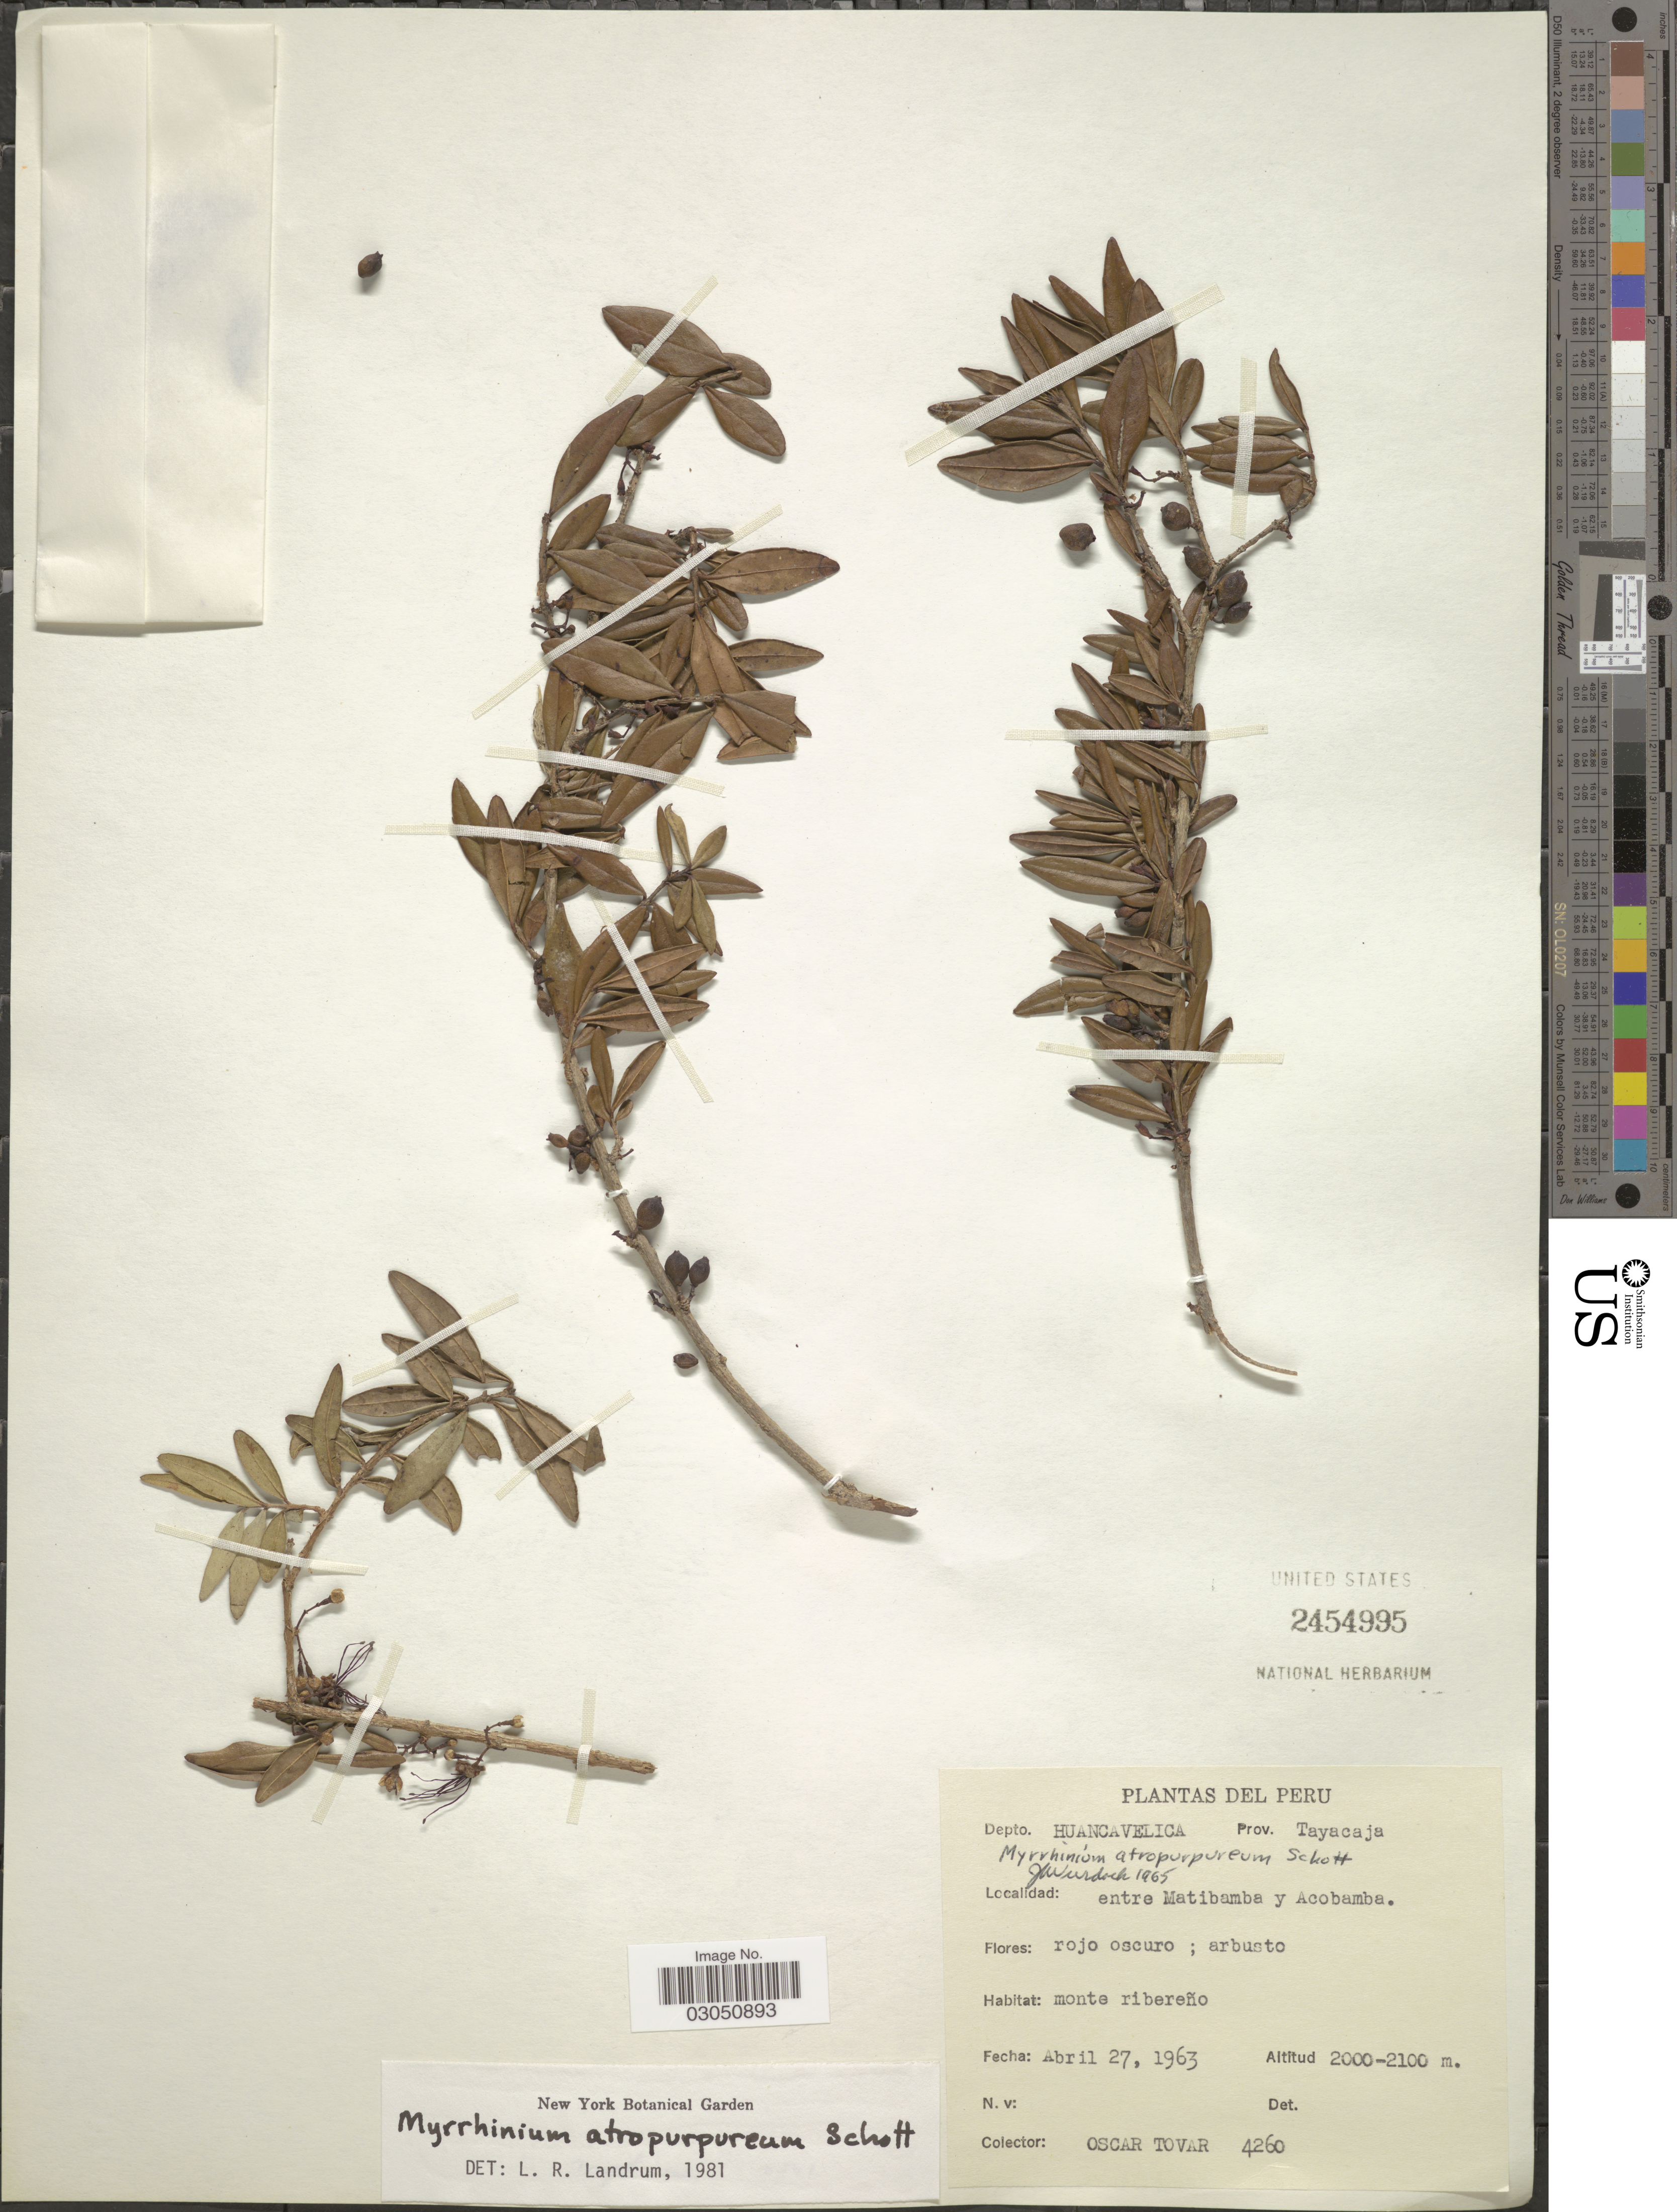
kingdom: Plantae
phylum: Tracheophyta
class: Magnoliopsida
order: Myrtales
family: Myrtaceae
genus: Myrrhinium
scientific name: Myrrhinium atropurpureum var. octandrum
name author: Benth.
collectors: O. Tovar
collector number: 4260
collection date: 1963-04-27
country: Peru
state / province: Huancavelica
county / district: Tayacaja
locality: Depto. Huancavelica. Prov. Tayacaja. Entre Matibamba y Acobamba.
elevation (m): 2000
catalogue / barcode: US 2454995